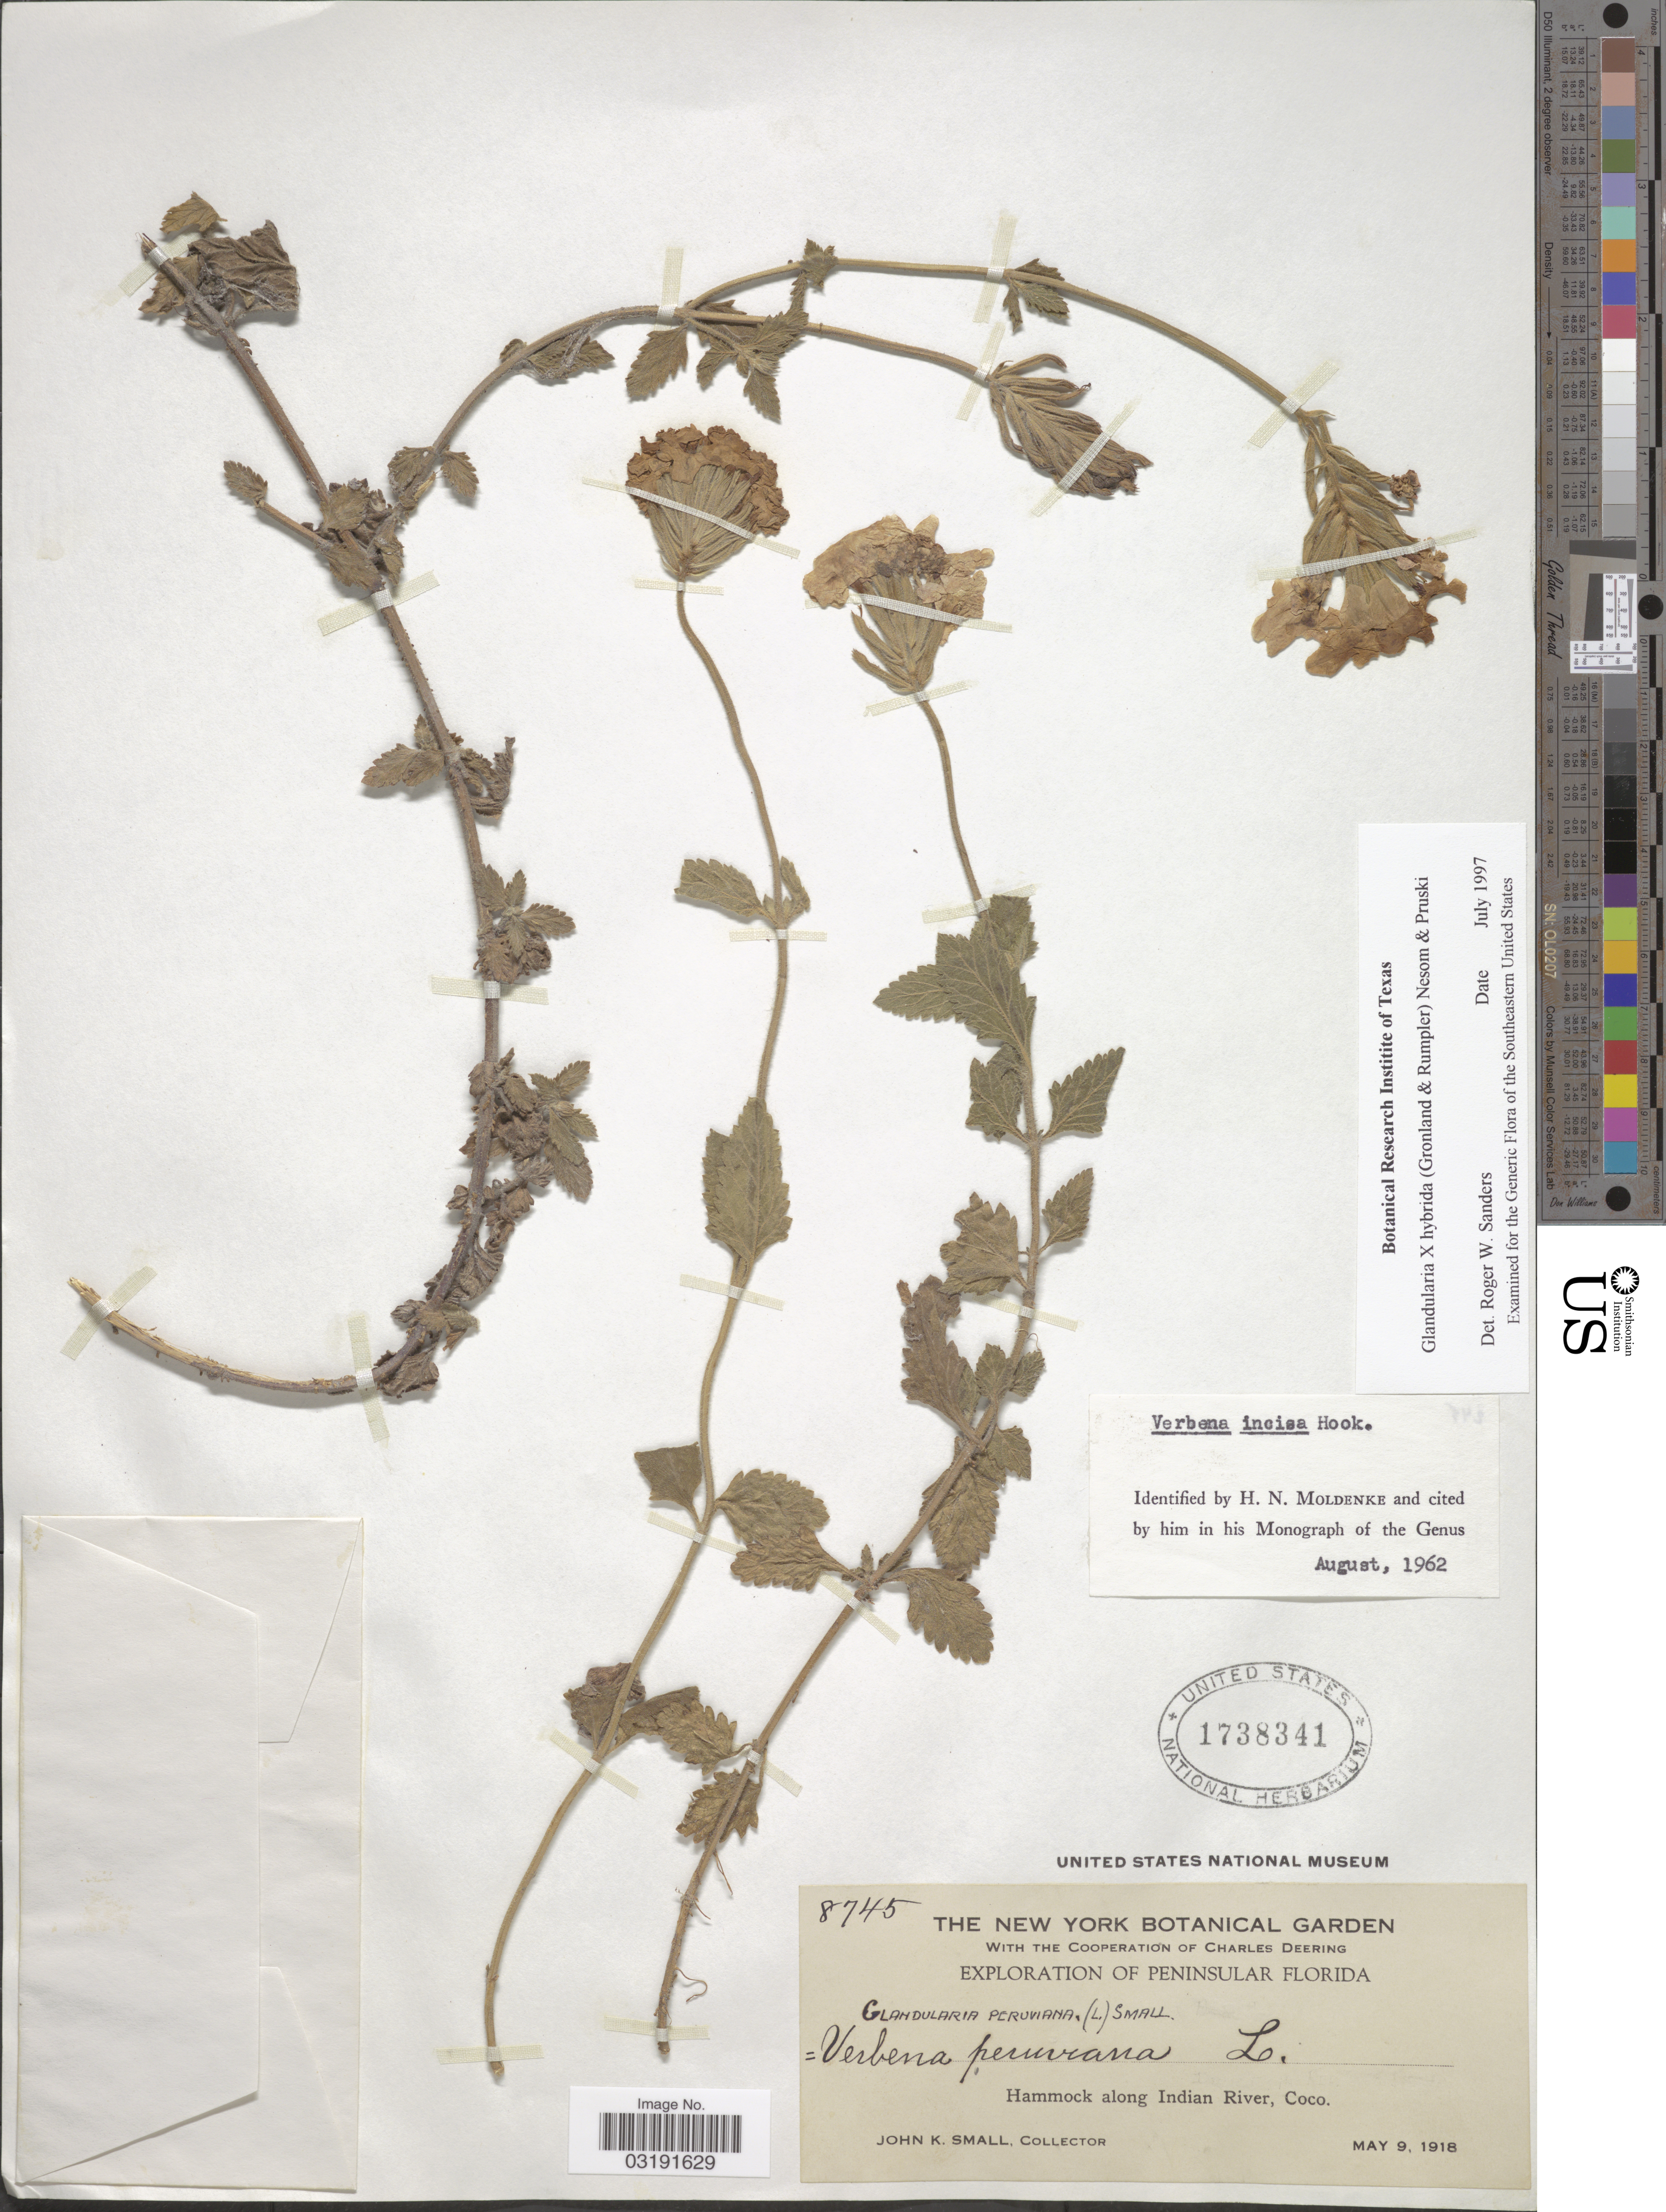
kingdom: Plantae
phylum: Tracheophyta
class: Magnoliopsida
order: Lamiales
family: Verbenaceae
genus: Verbena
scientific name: Verbena hybrida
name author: Groenland & Rümpler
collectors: J. K. Small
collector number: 8745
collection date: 1918-05-09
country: United States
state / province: Florida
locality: Peninsular Florida, Hammock along Indian River, Coco.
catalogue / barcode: US 1738341